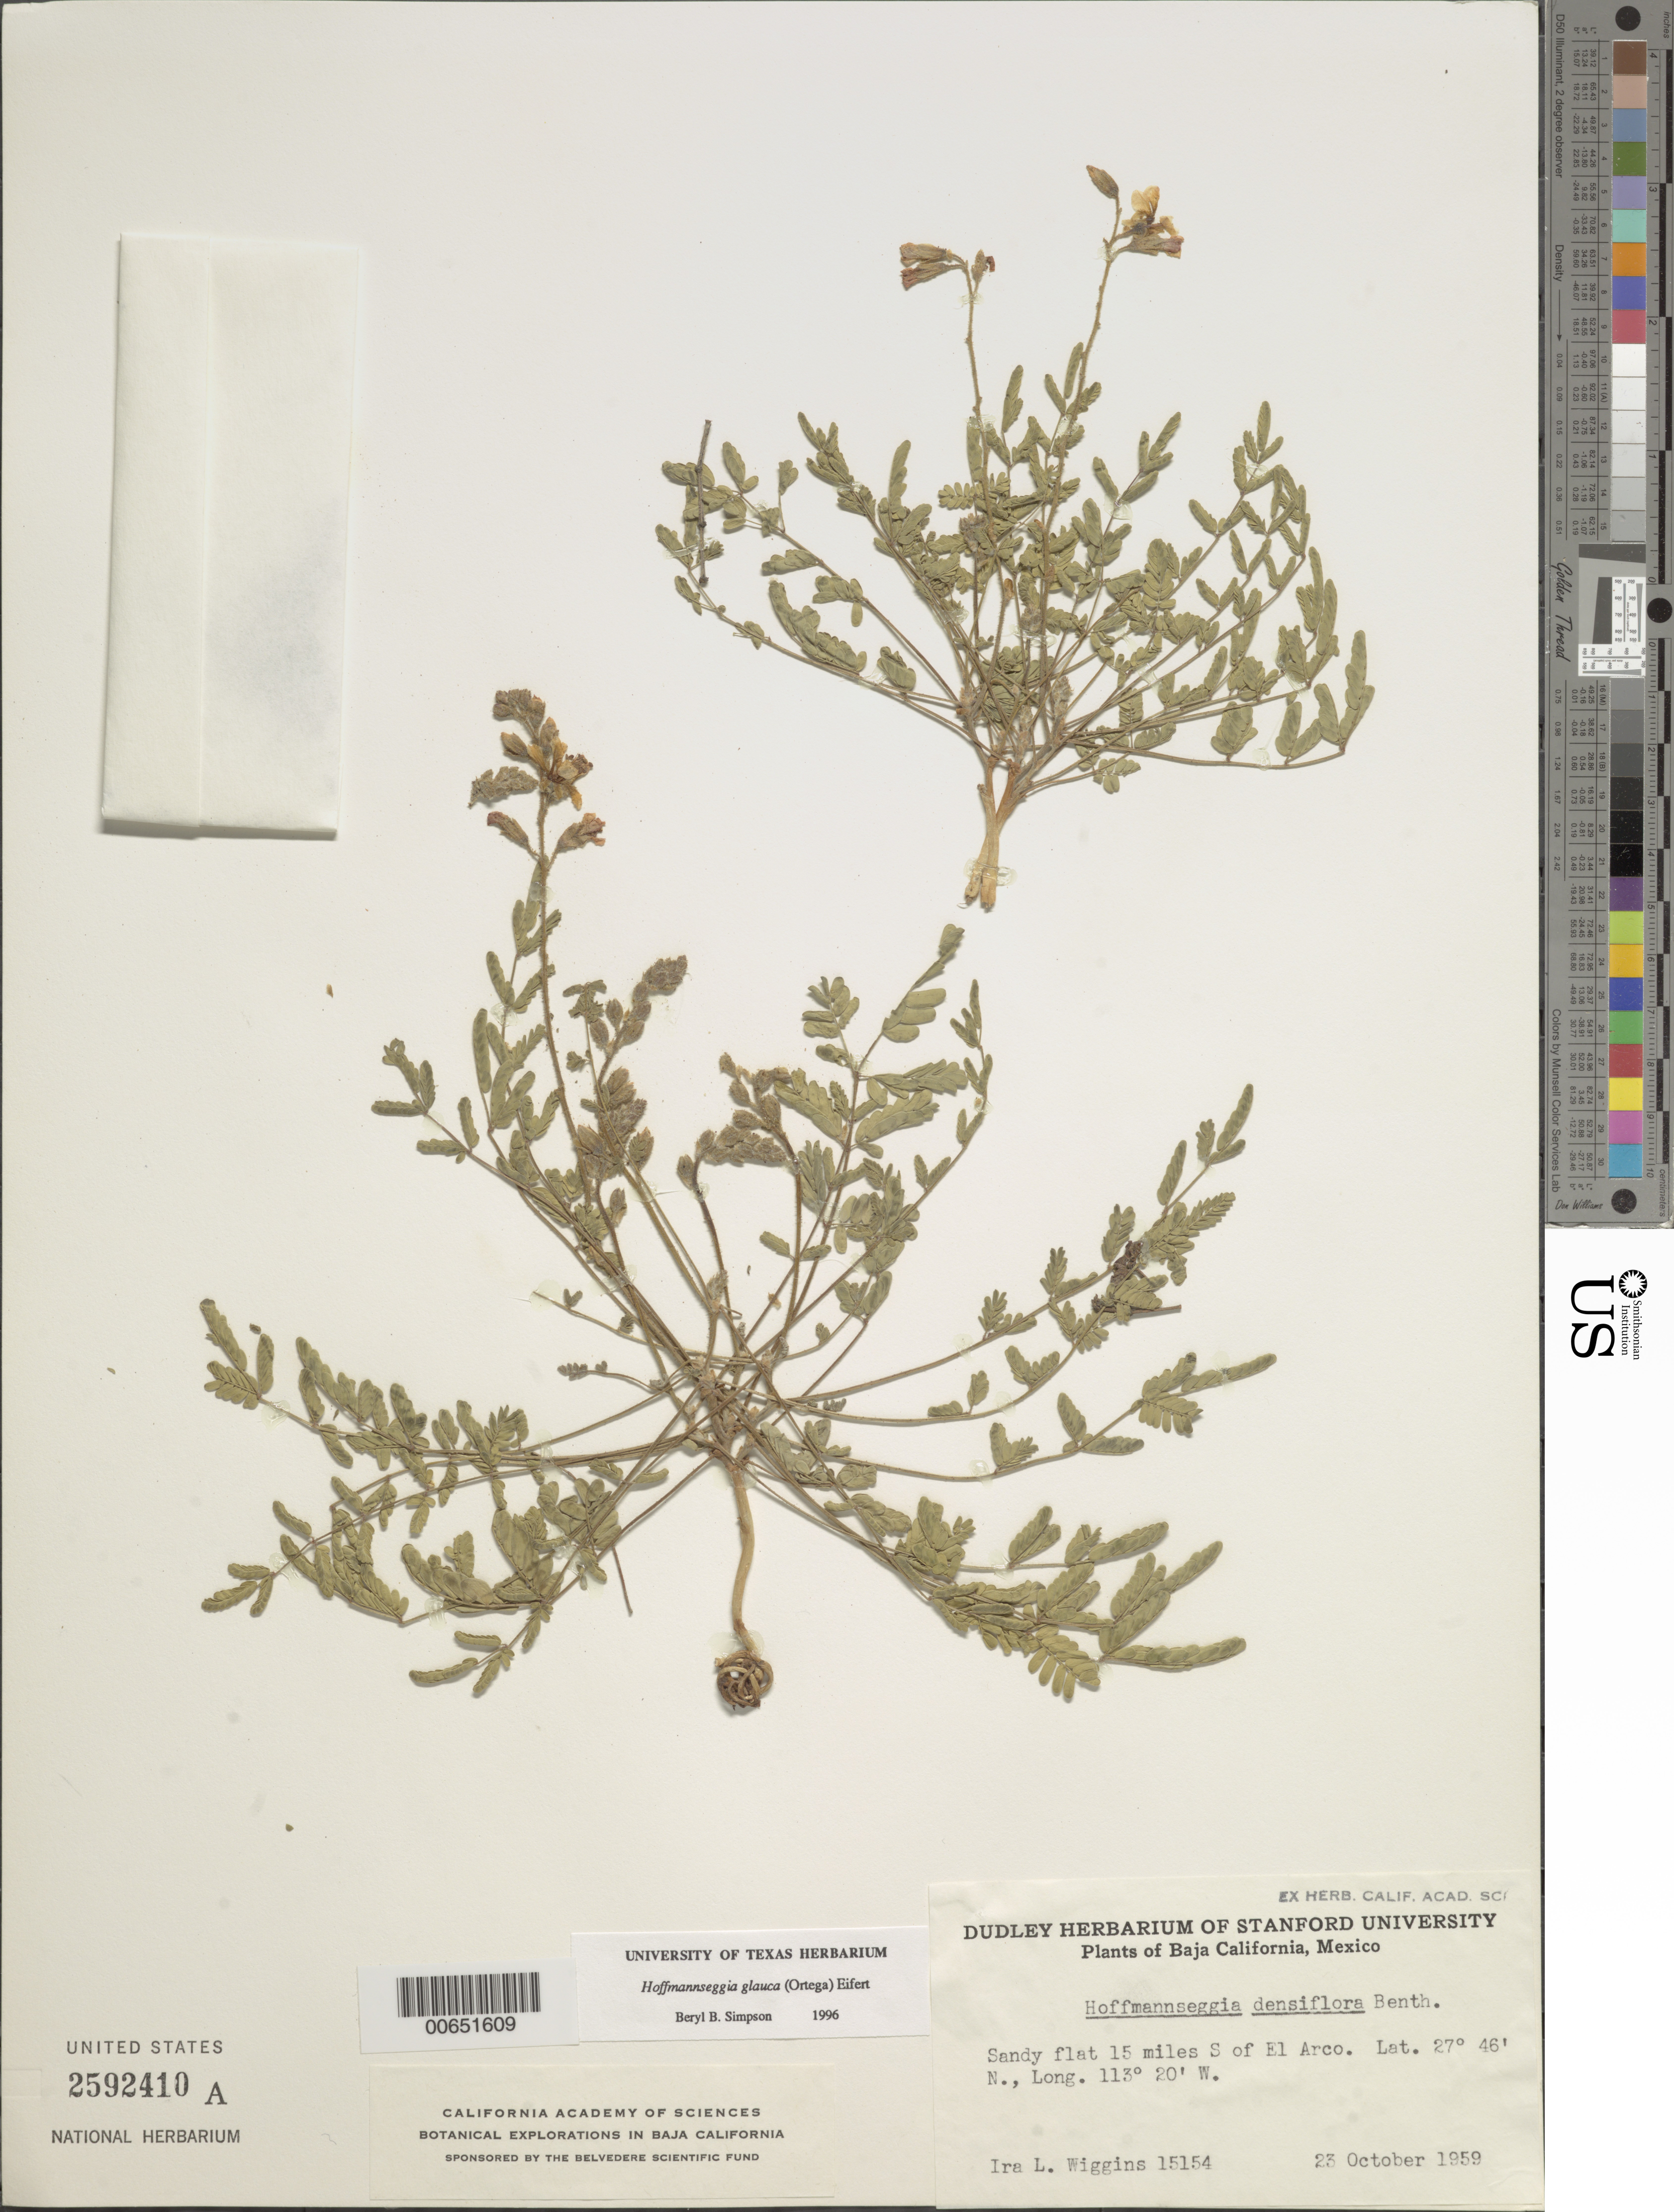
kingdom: Plantae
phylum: Tracheophyta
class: Magnoliopsida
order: Fabales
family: Fabaceae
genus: Hoffmannseggia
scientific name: Hoffmannseggia glauca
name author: (Ortega) Eifert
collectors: I. L. Wiggins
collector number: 15154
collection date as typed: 23 Oct 1959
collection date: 1959-10-23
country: Mexico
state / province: Baja California Norte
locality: S of El Arco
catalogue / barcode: US 2592410A